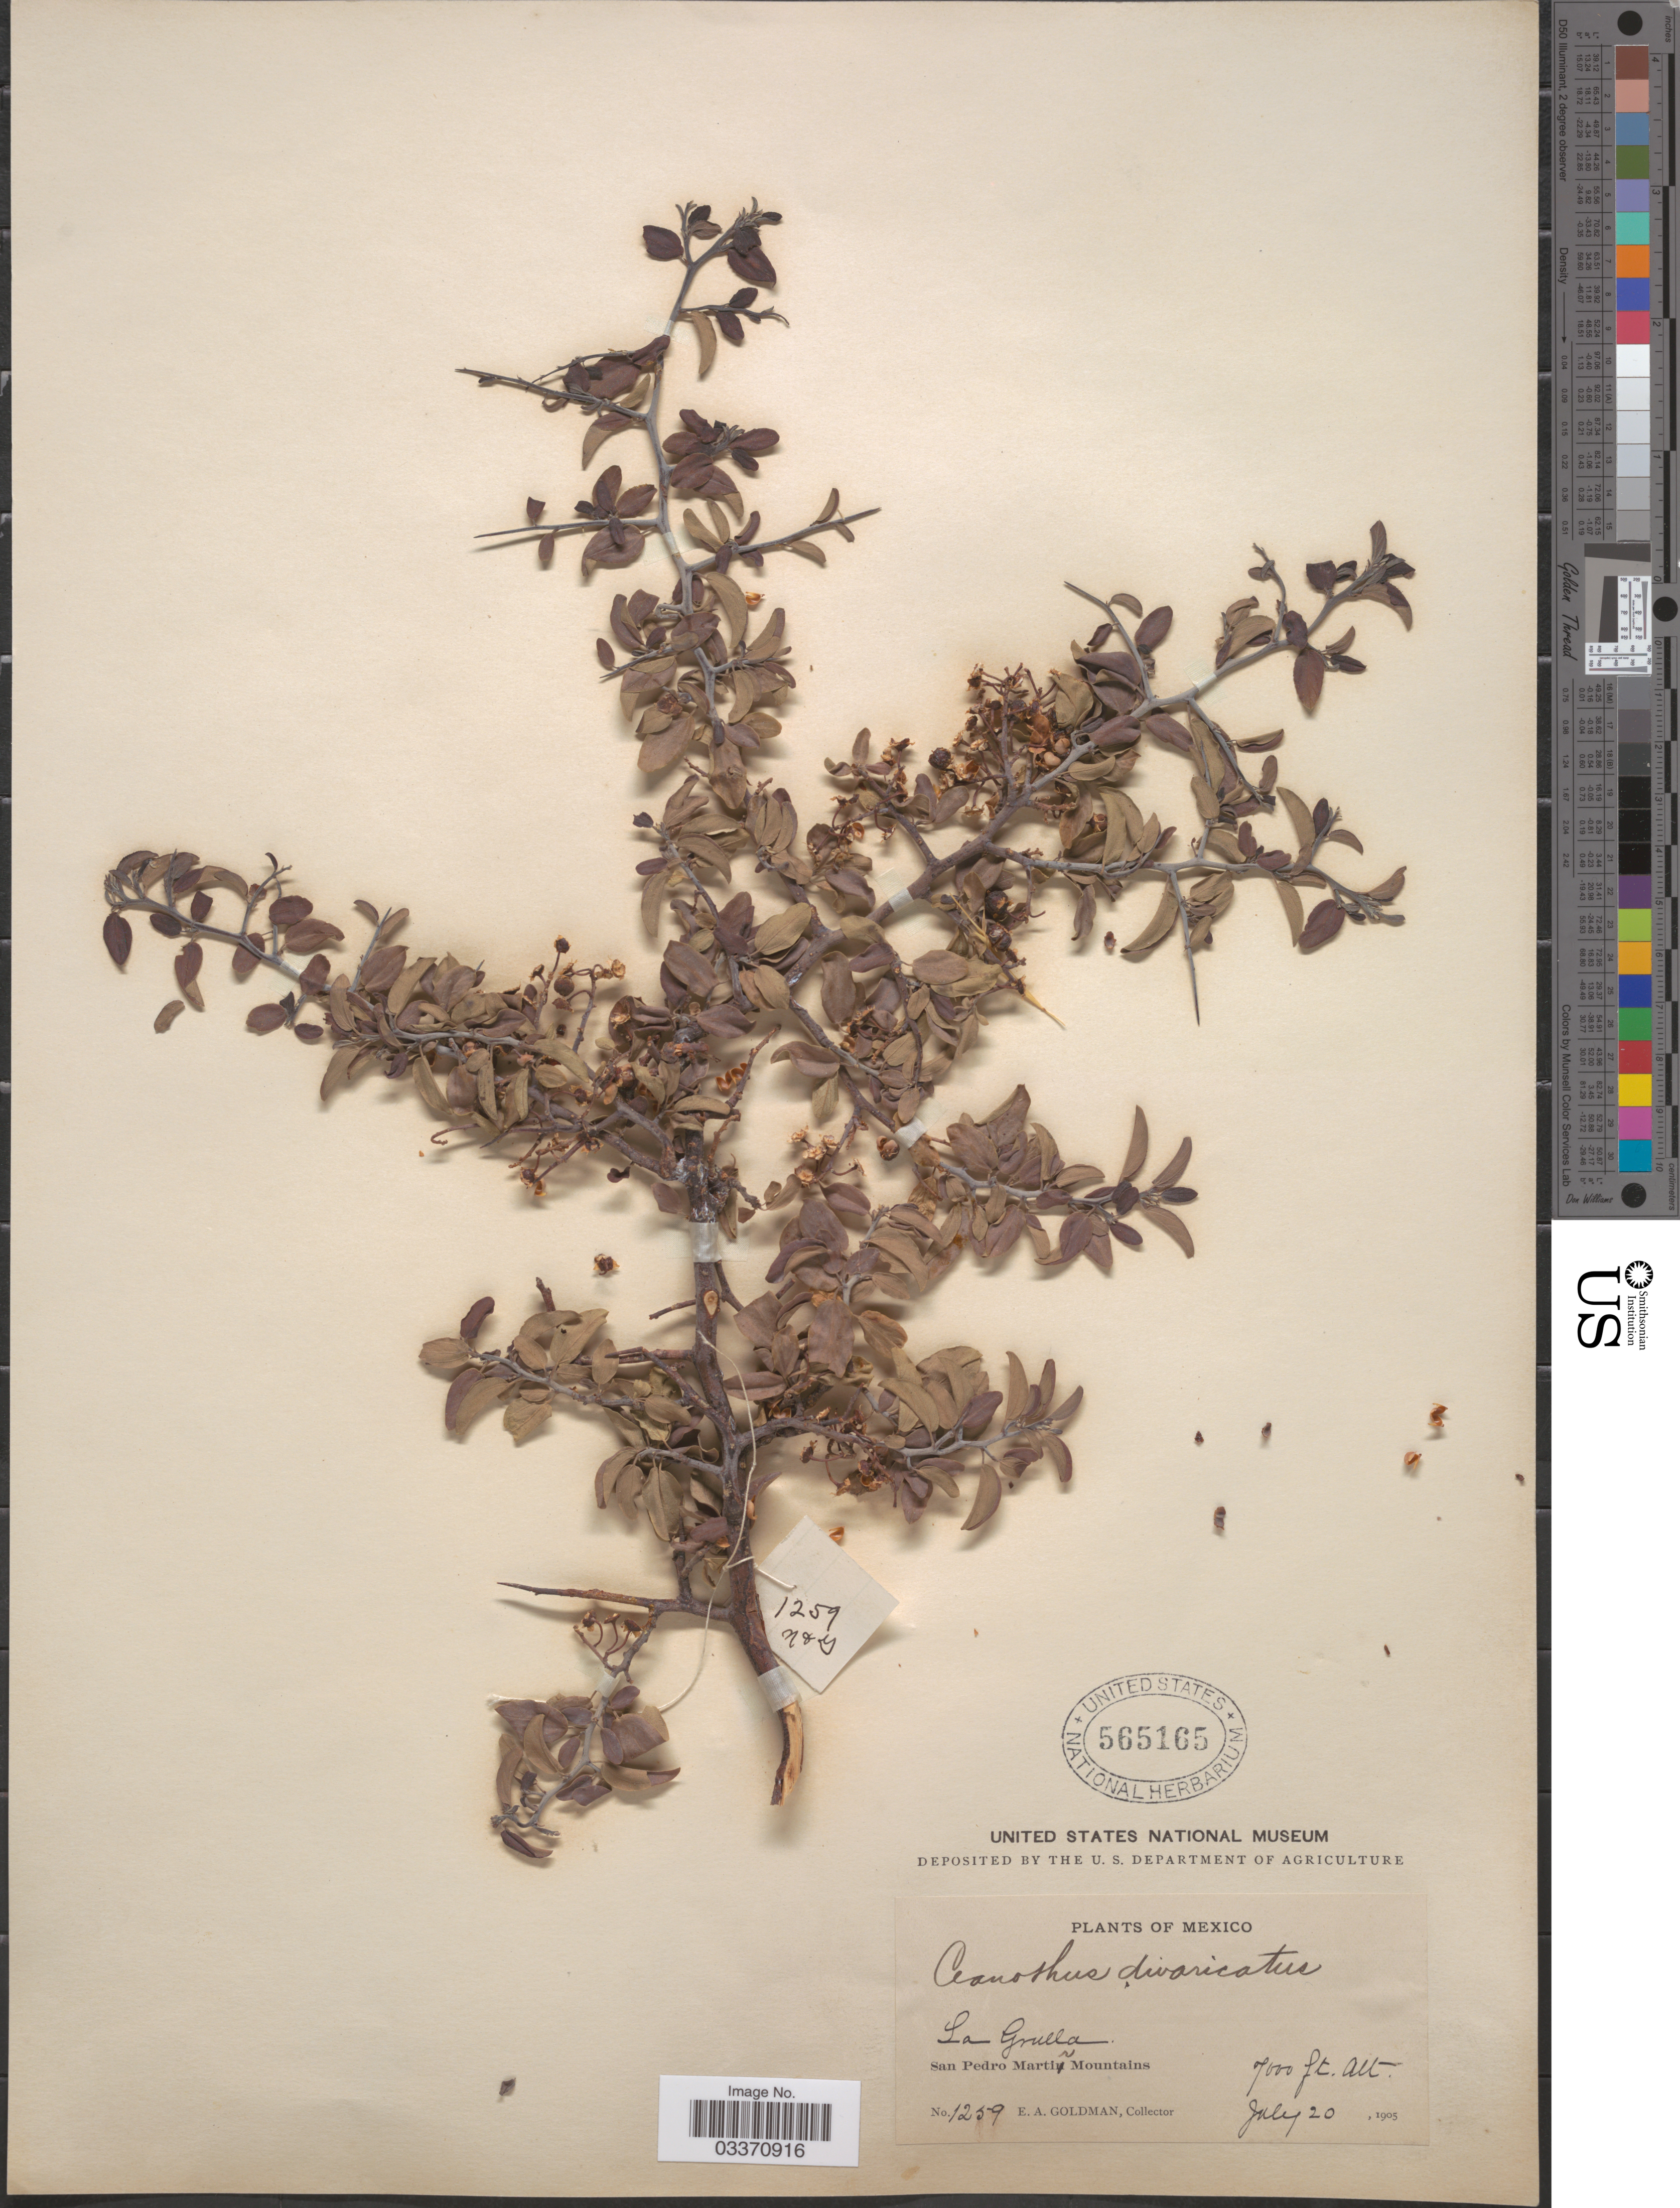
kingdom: Plantae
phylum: Tracheophyta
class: Magnoliopsida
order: Rosales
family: Rhamnaceae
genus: Ceanothus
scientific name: Ceanothus divaricatus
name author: Nutt. ex Torr. & S.F. Gray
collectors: E. A. Goldman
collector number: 1259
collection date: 1905-07-20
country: Mexico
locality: La Grulla. San Pedro Martir Mountains.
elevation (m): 2134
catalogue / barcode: US 565165